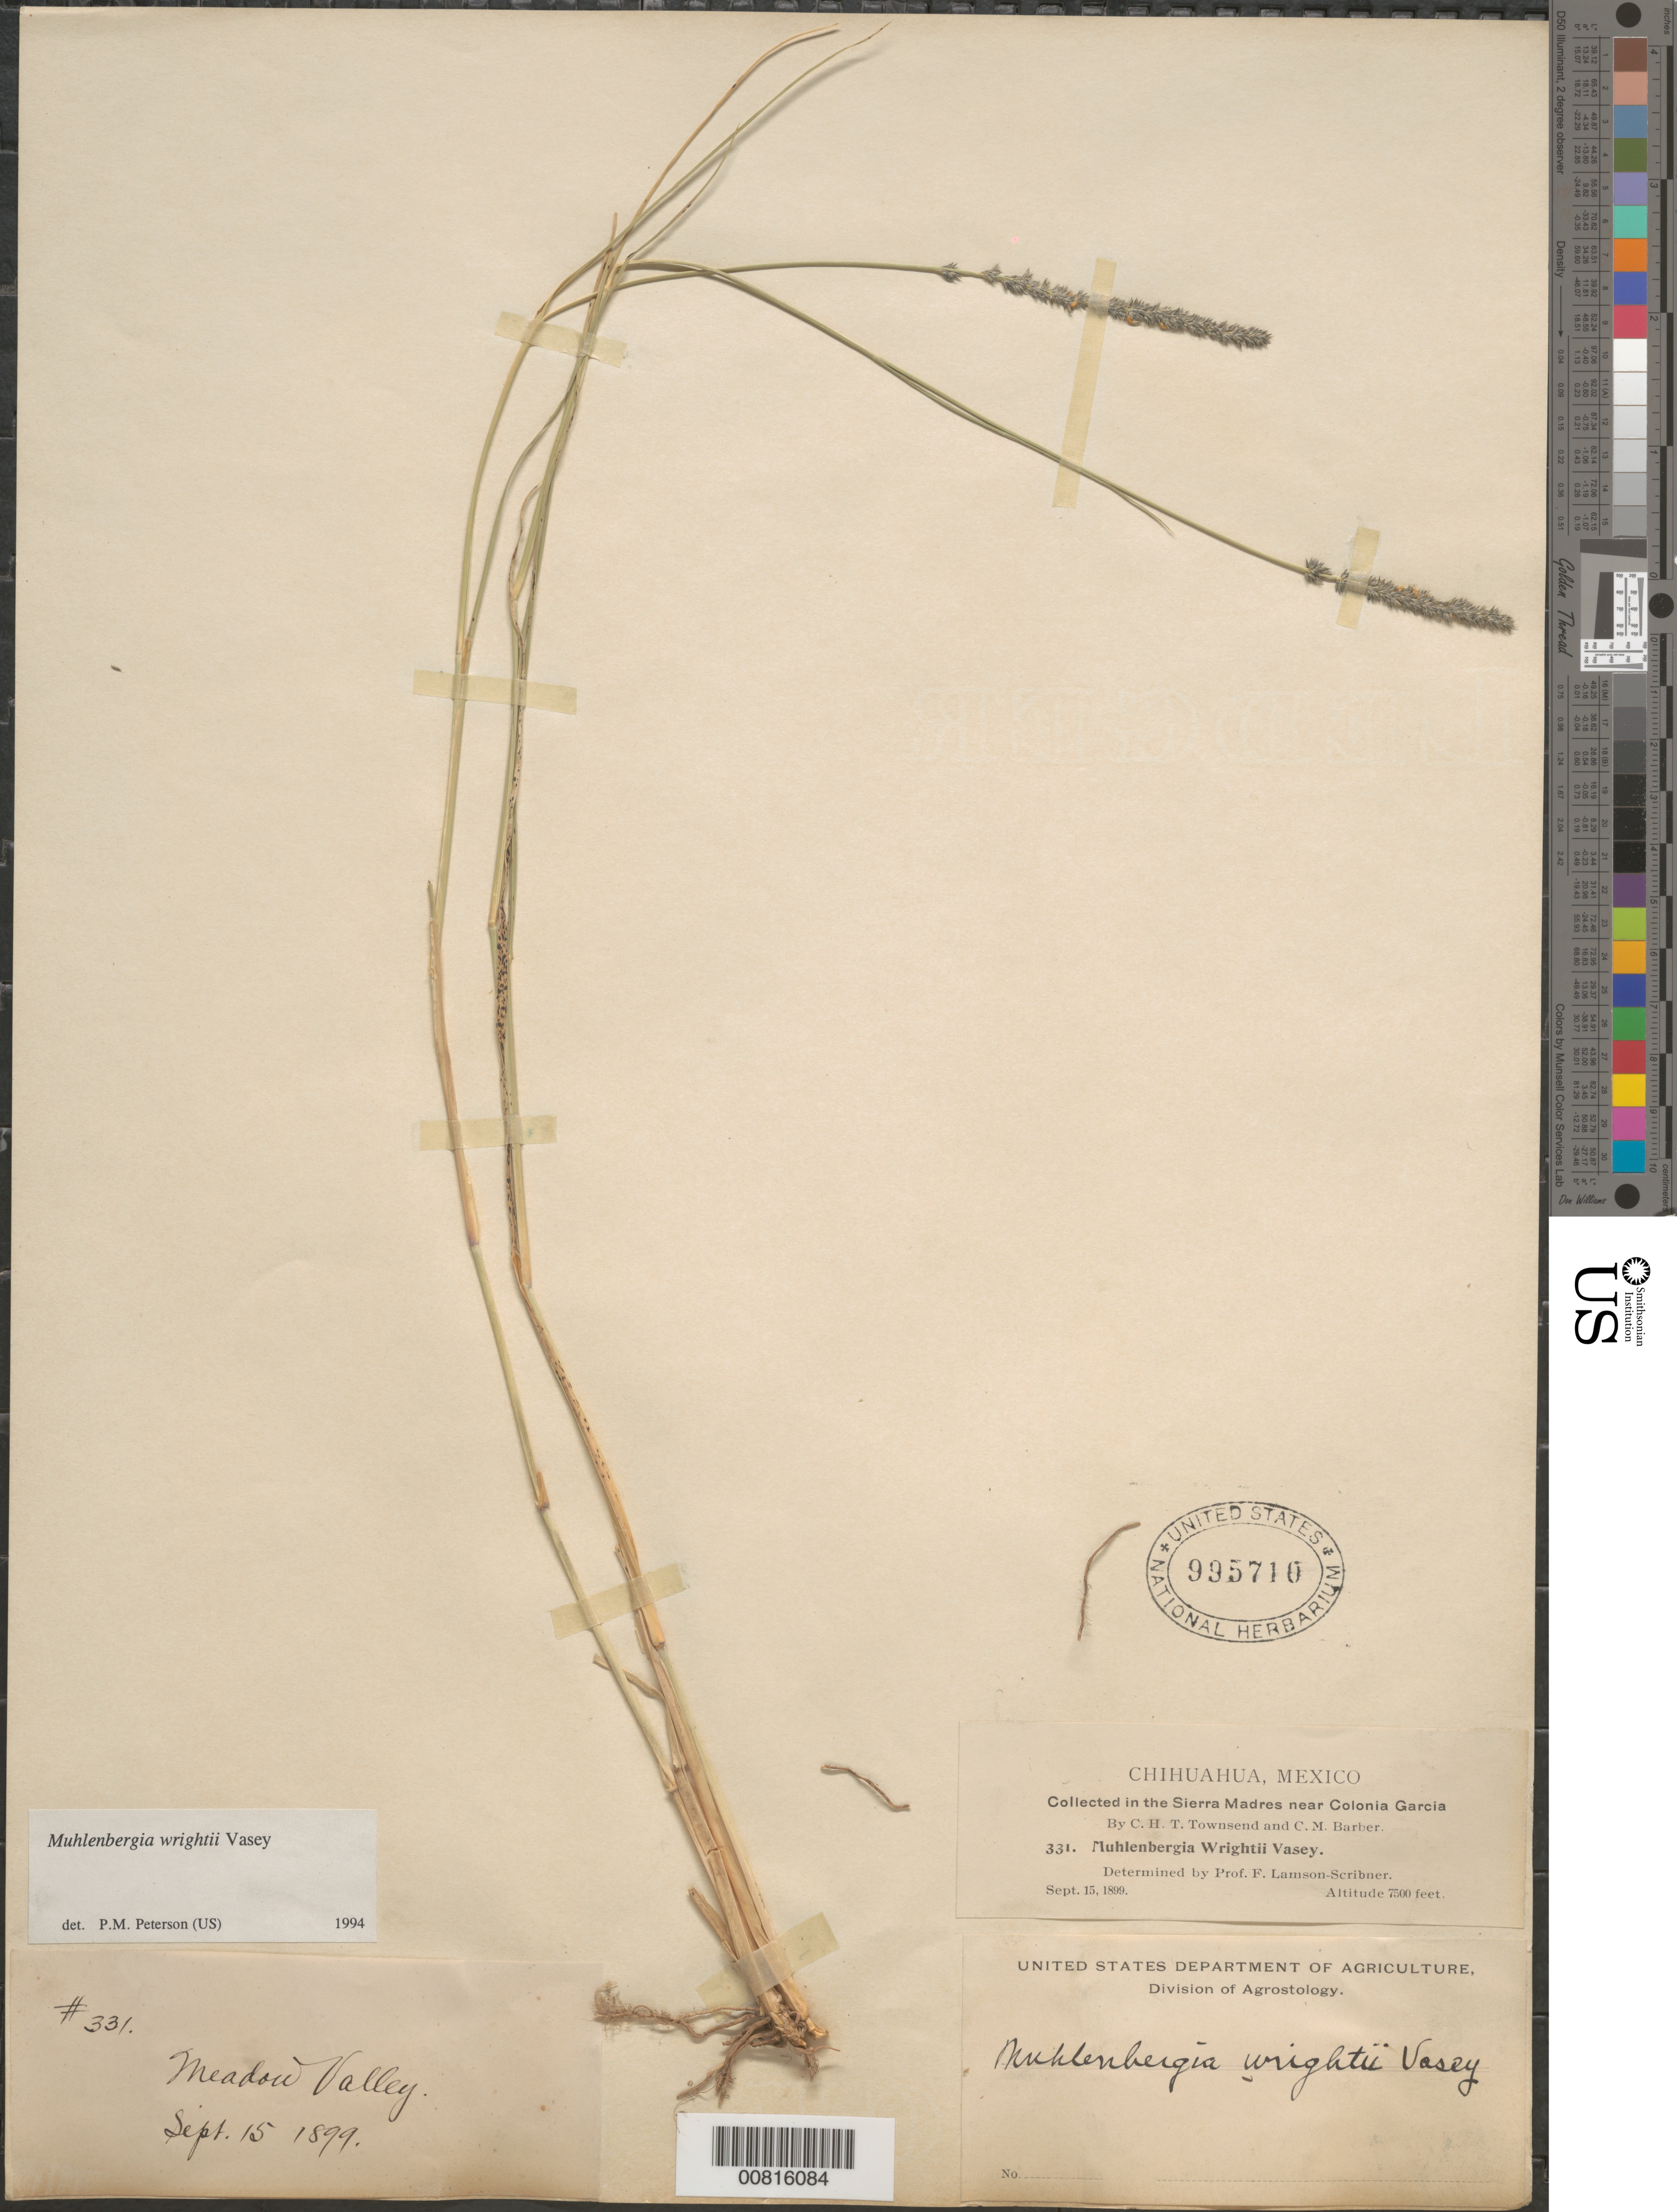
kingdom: Plantae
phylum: Tracheophyta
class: Liliopsida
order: Poales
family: Poaceae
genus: Muhlenbergia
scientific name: Muhlenbergia wrightii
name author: Vasey ex J.M. Coult.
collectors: C. H. T. Townsend & C. Barber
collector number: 331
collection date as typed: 15 Sep 1899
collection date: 1899-09-15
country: Mexico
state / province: Chihuahua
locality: Near Colonia Garcia, Sierra Madre, Chih.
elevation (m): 2286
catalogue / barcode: US 995710